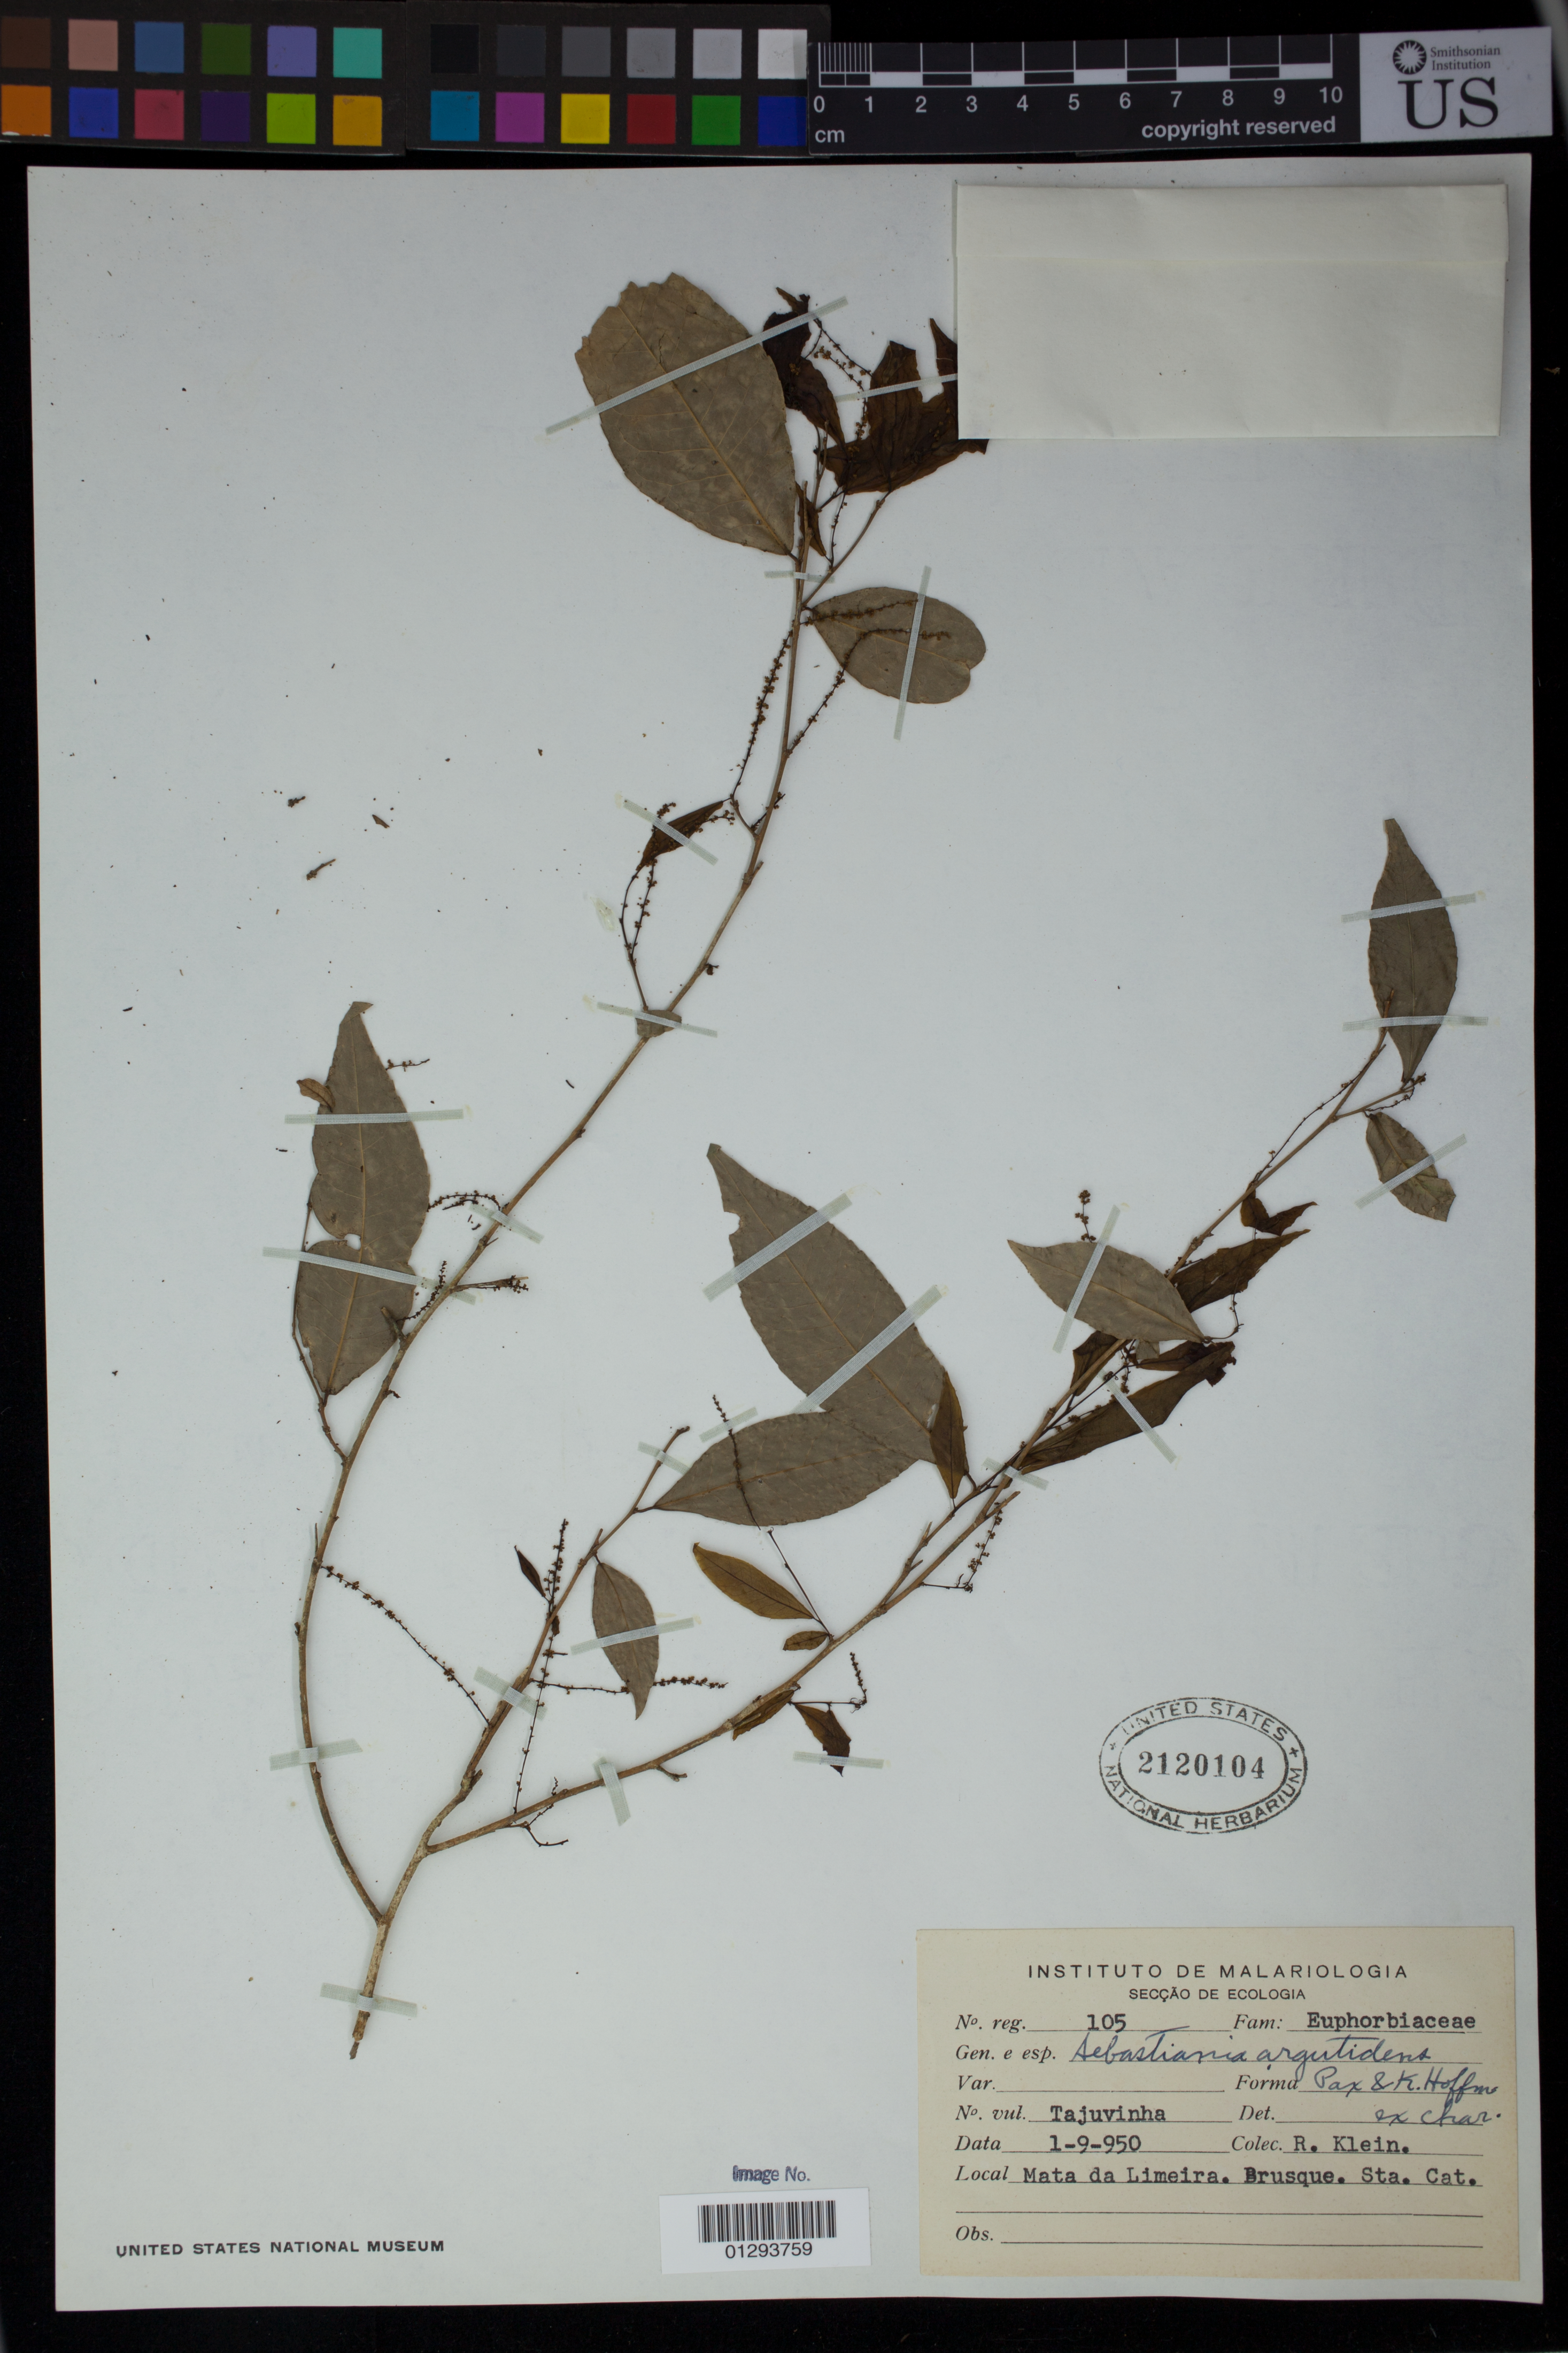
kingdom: Plantae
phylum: Tracheophyta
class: Magnoliopsida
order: Malpighiales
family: Euphorbiaceae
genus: Sebastiania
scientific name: Sebastiania argutidens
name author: Pax & K. Hoffm.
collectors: R. M. Klein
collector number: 105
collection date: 1950-09-01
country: Brazil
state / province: Santa Catarina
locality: Mata da Limeira. Brusque.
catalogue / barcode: US 2120104